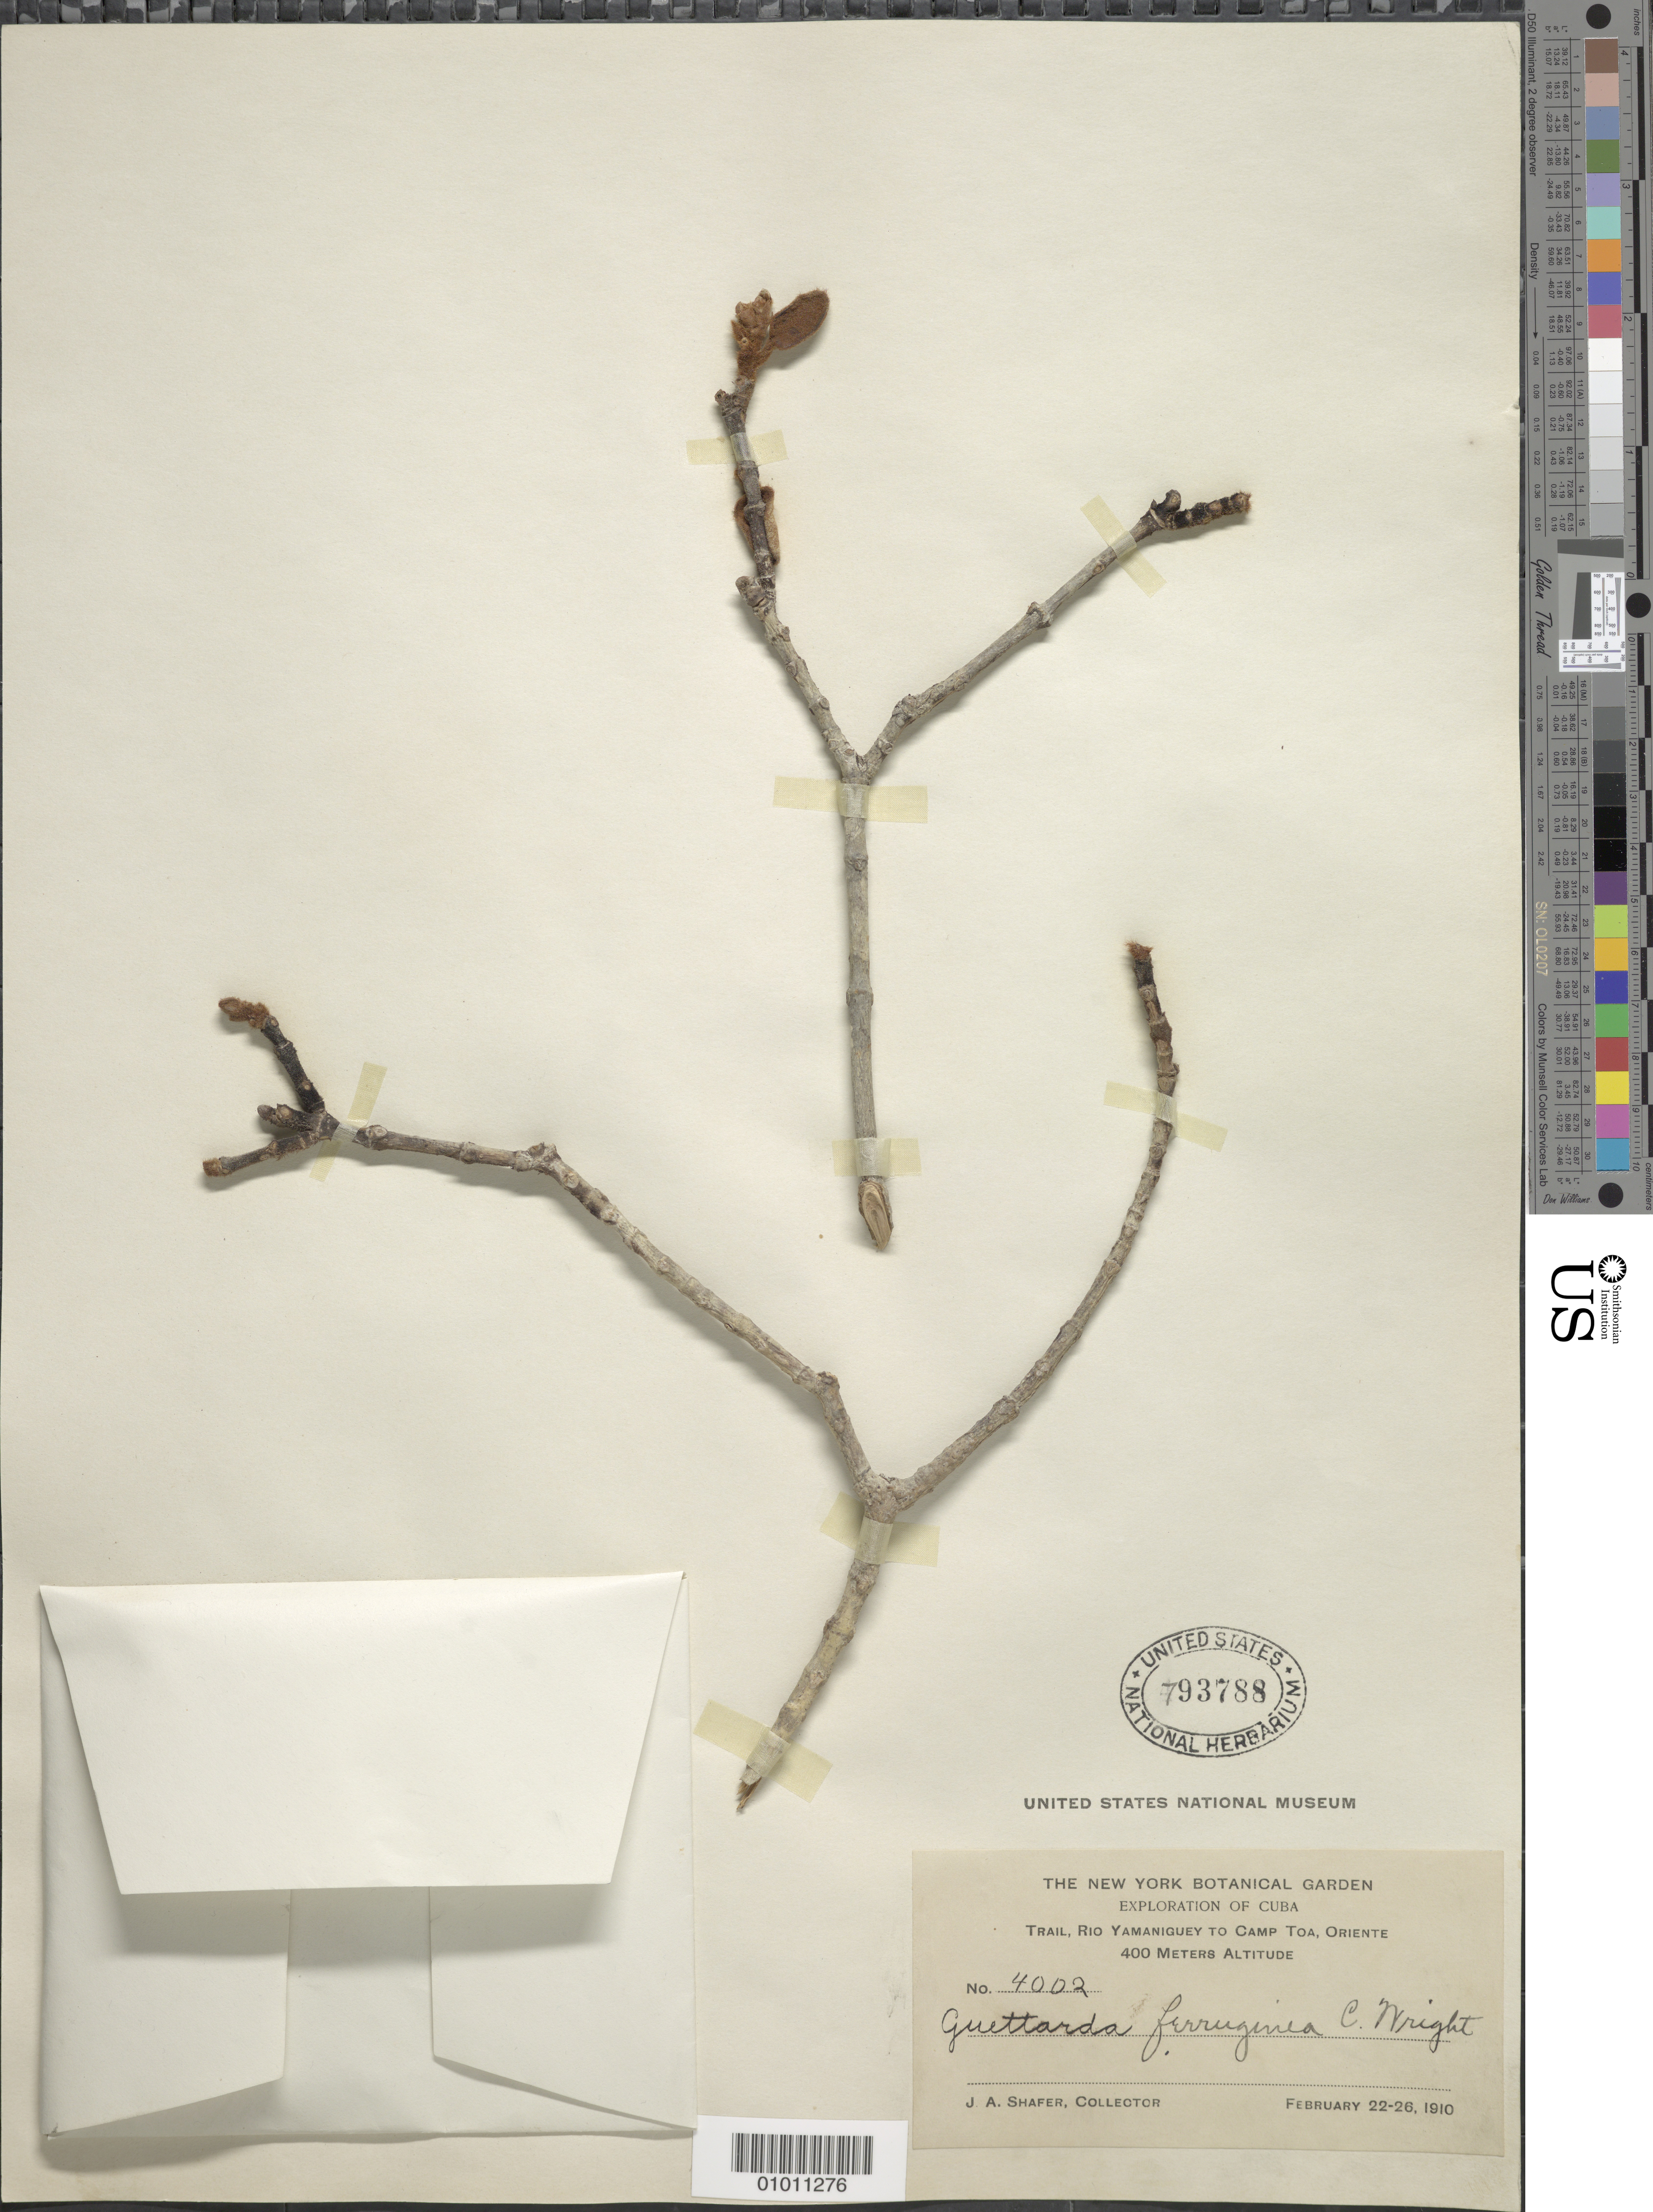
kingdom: Plantae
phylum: Tracheophyta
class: Magnoliopsida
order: Gentianales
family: Rubiaceae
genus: Guettarda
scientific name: Guettarda ferruginea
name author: Griseb.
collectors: J. A. Shafer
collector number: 4002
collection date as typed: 22 Feb 1910 to 26 Feb 1910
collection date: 1910-02-22/1910-02-26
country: Cuba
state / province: Oriente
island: Cuba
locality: Rio Yamaniguey to Camp Toa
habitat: Trail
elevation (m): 400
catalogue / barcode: US 793788